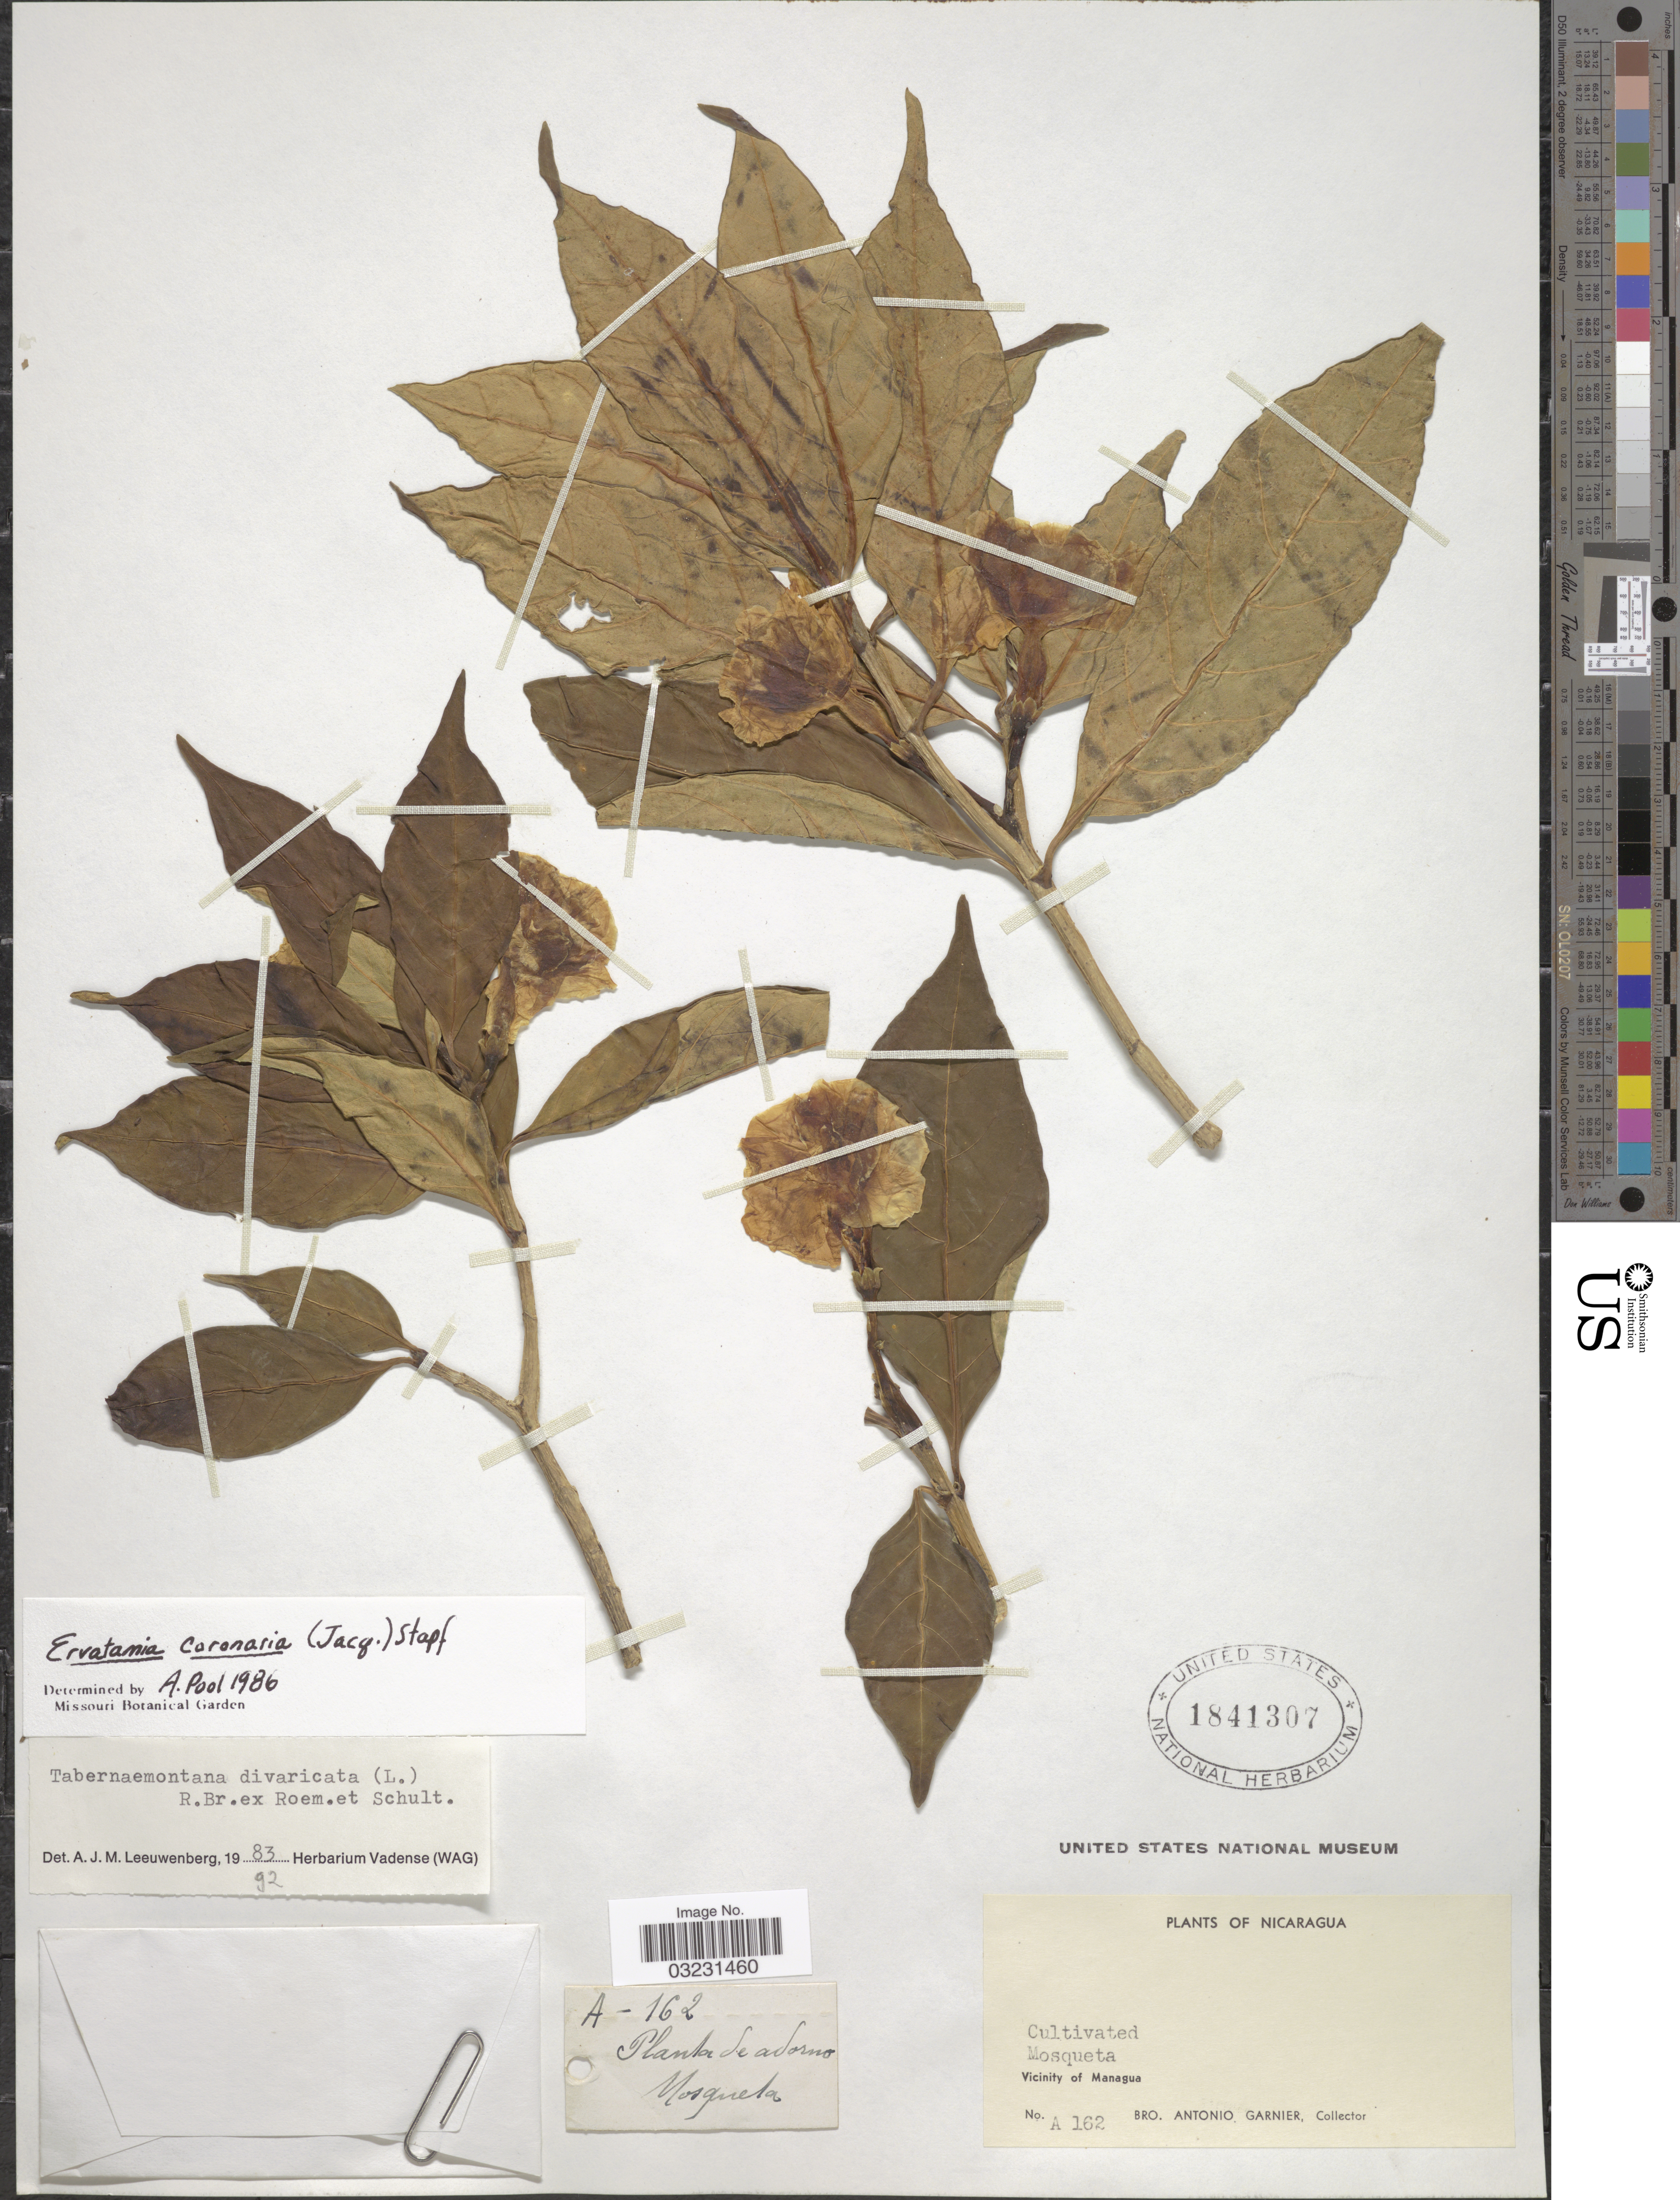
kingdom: Plantae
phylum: Tracheophyta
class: Magnoliopsida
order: Gentianales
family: Apocynaceae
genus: Tabernaemontana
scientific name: Tabernaemontana divaricata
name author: (L.) R. Br. ex Roem. & Schult.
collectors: Bro. A. Garnier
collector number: A162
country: Nicaragua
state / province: Managua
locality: Mosqueta.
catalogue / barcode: US 1841307